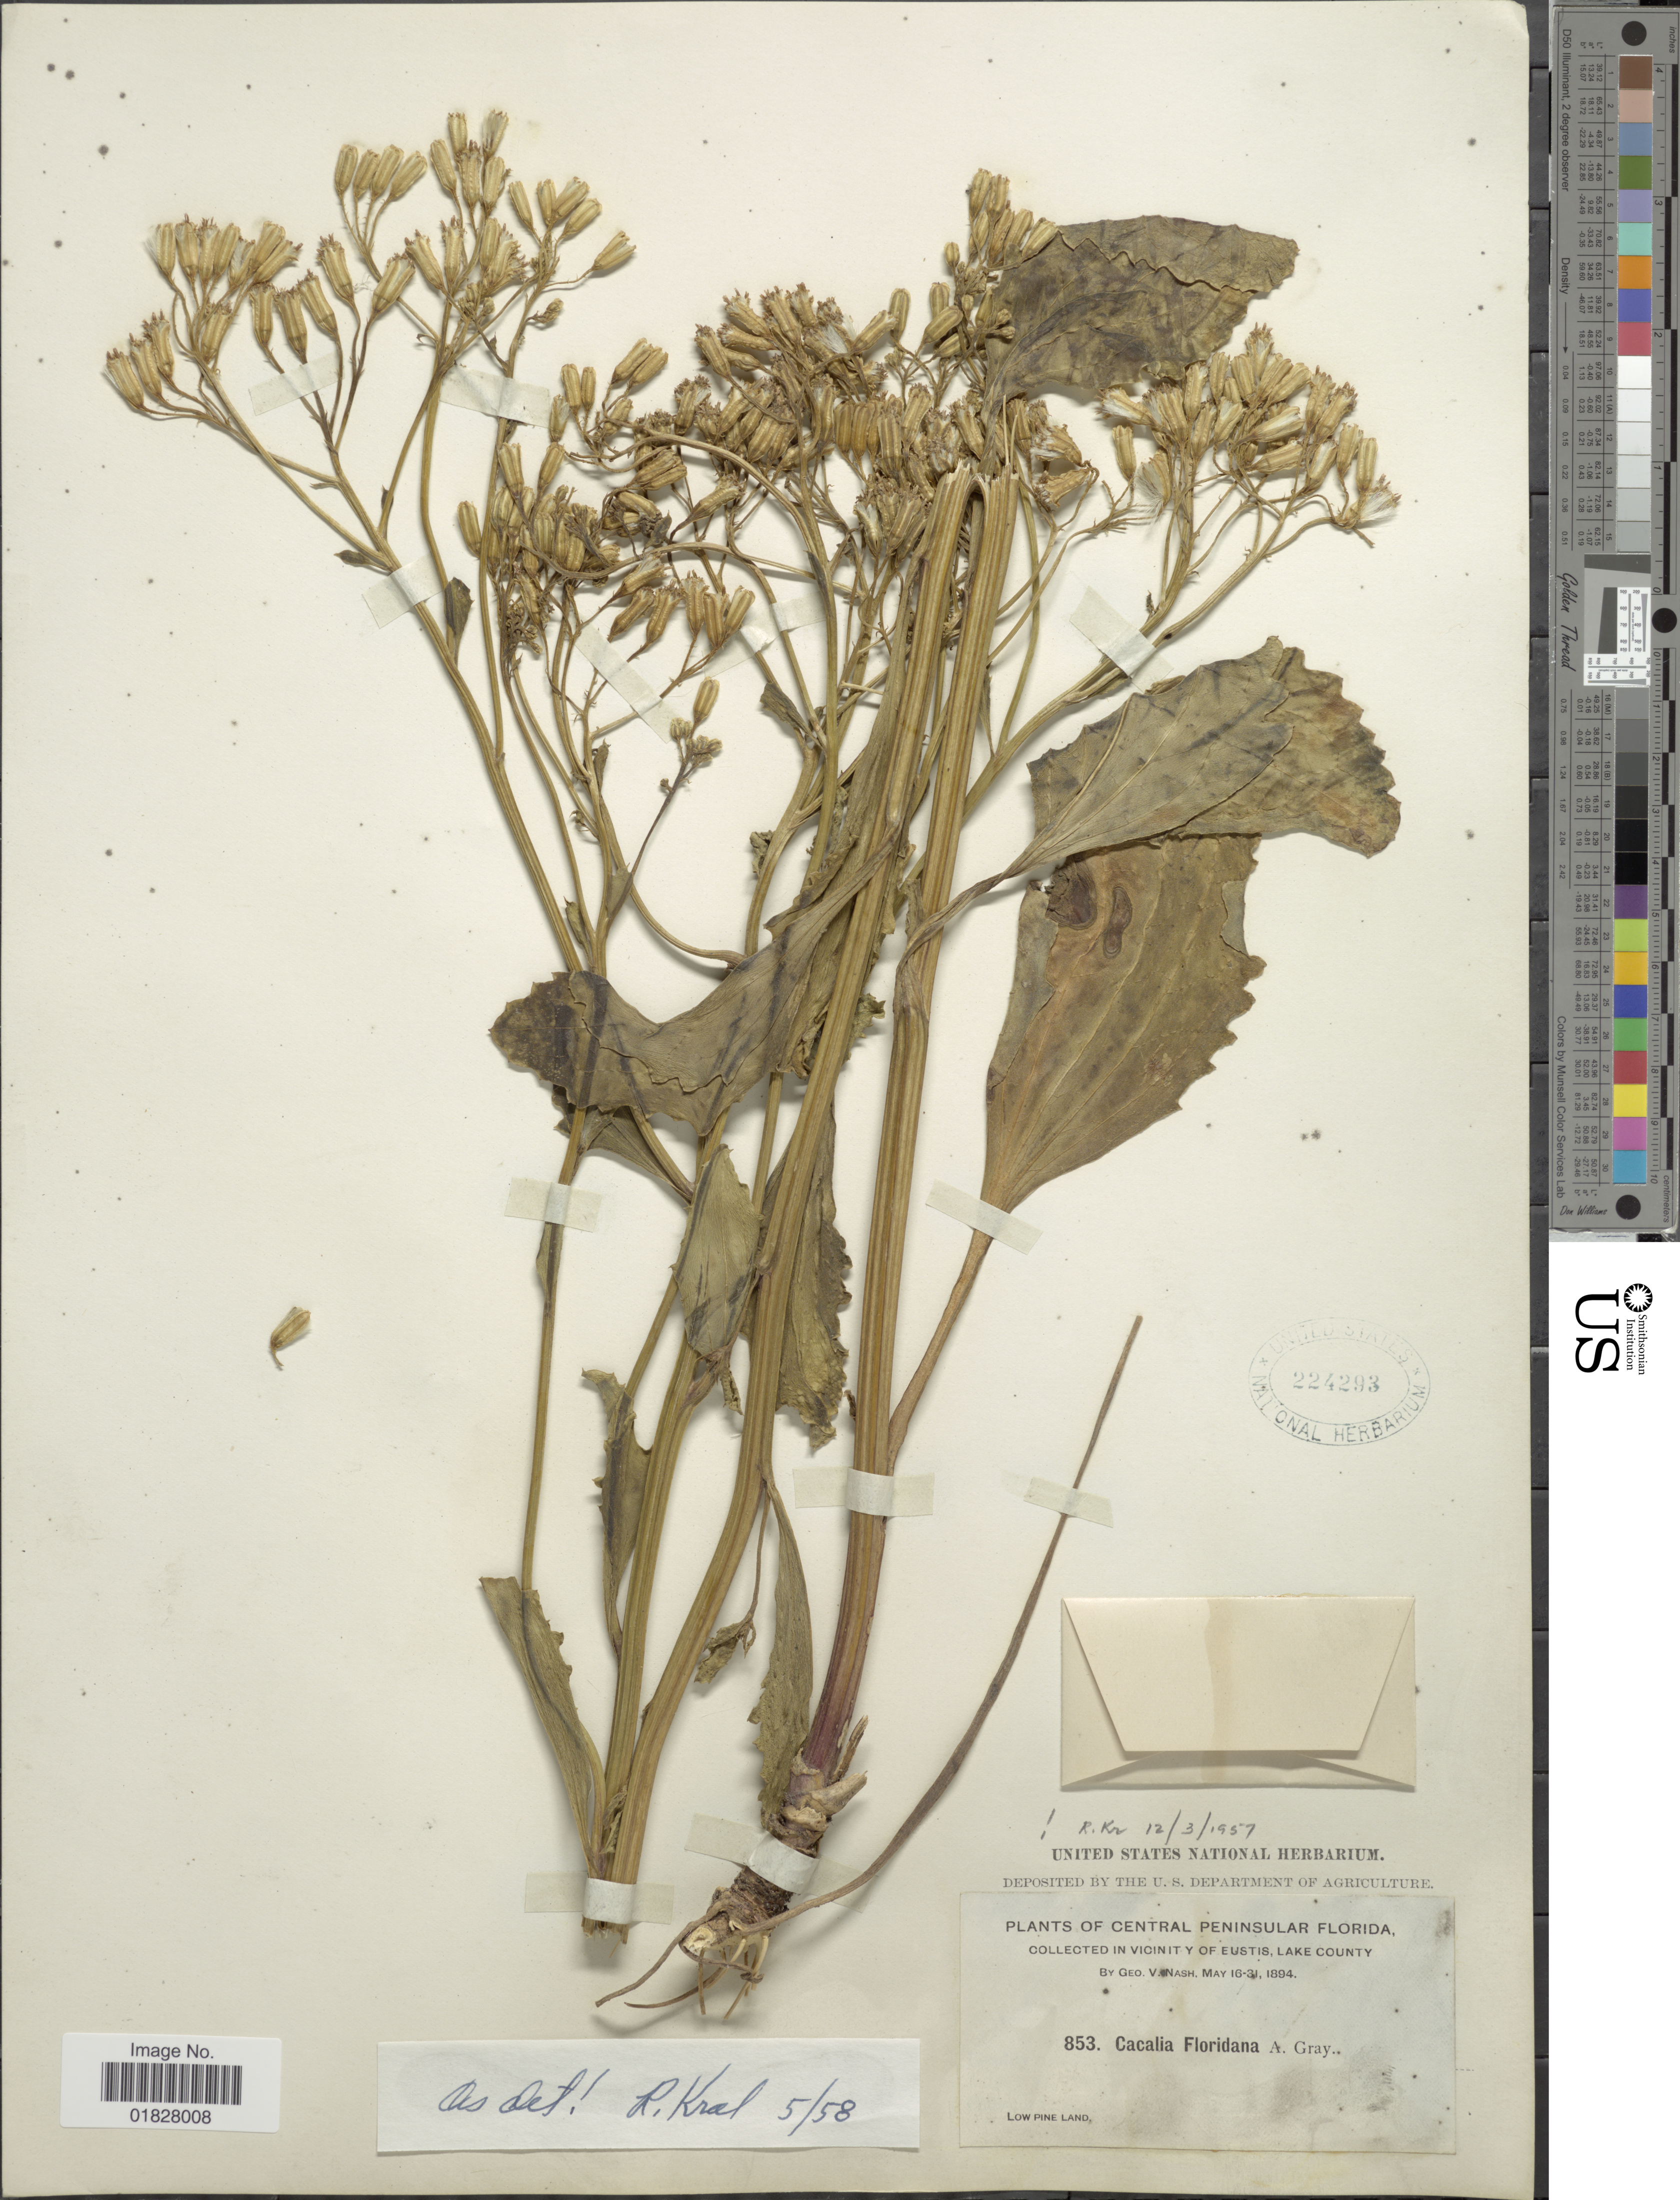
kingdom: Plantae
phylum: Tracheophyta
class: Magnoliopsida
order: Asterales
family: Asteraceae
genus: Arnoglossum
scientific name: Arnoglossum floridanum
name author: (A. Gray) H. Rob.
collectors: G. V. Nash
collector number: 853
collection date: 1894-05-16/1894-05-31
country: United States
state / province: Florida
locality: Central Peninsular Florida, in Vicinity of Eustis, Lake County. Low Pine Land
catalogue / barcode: US 224293